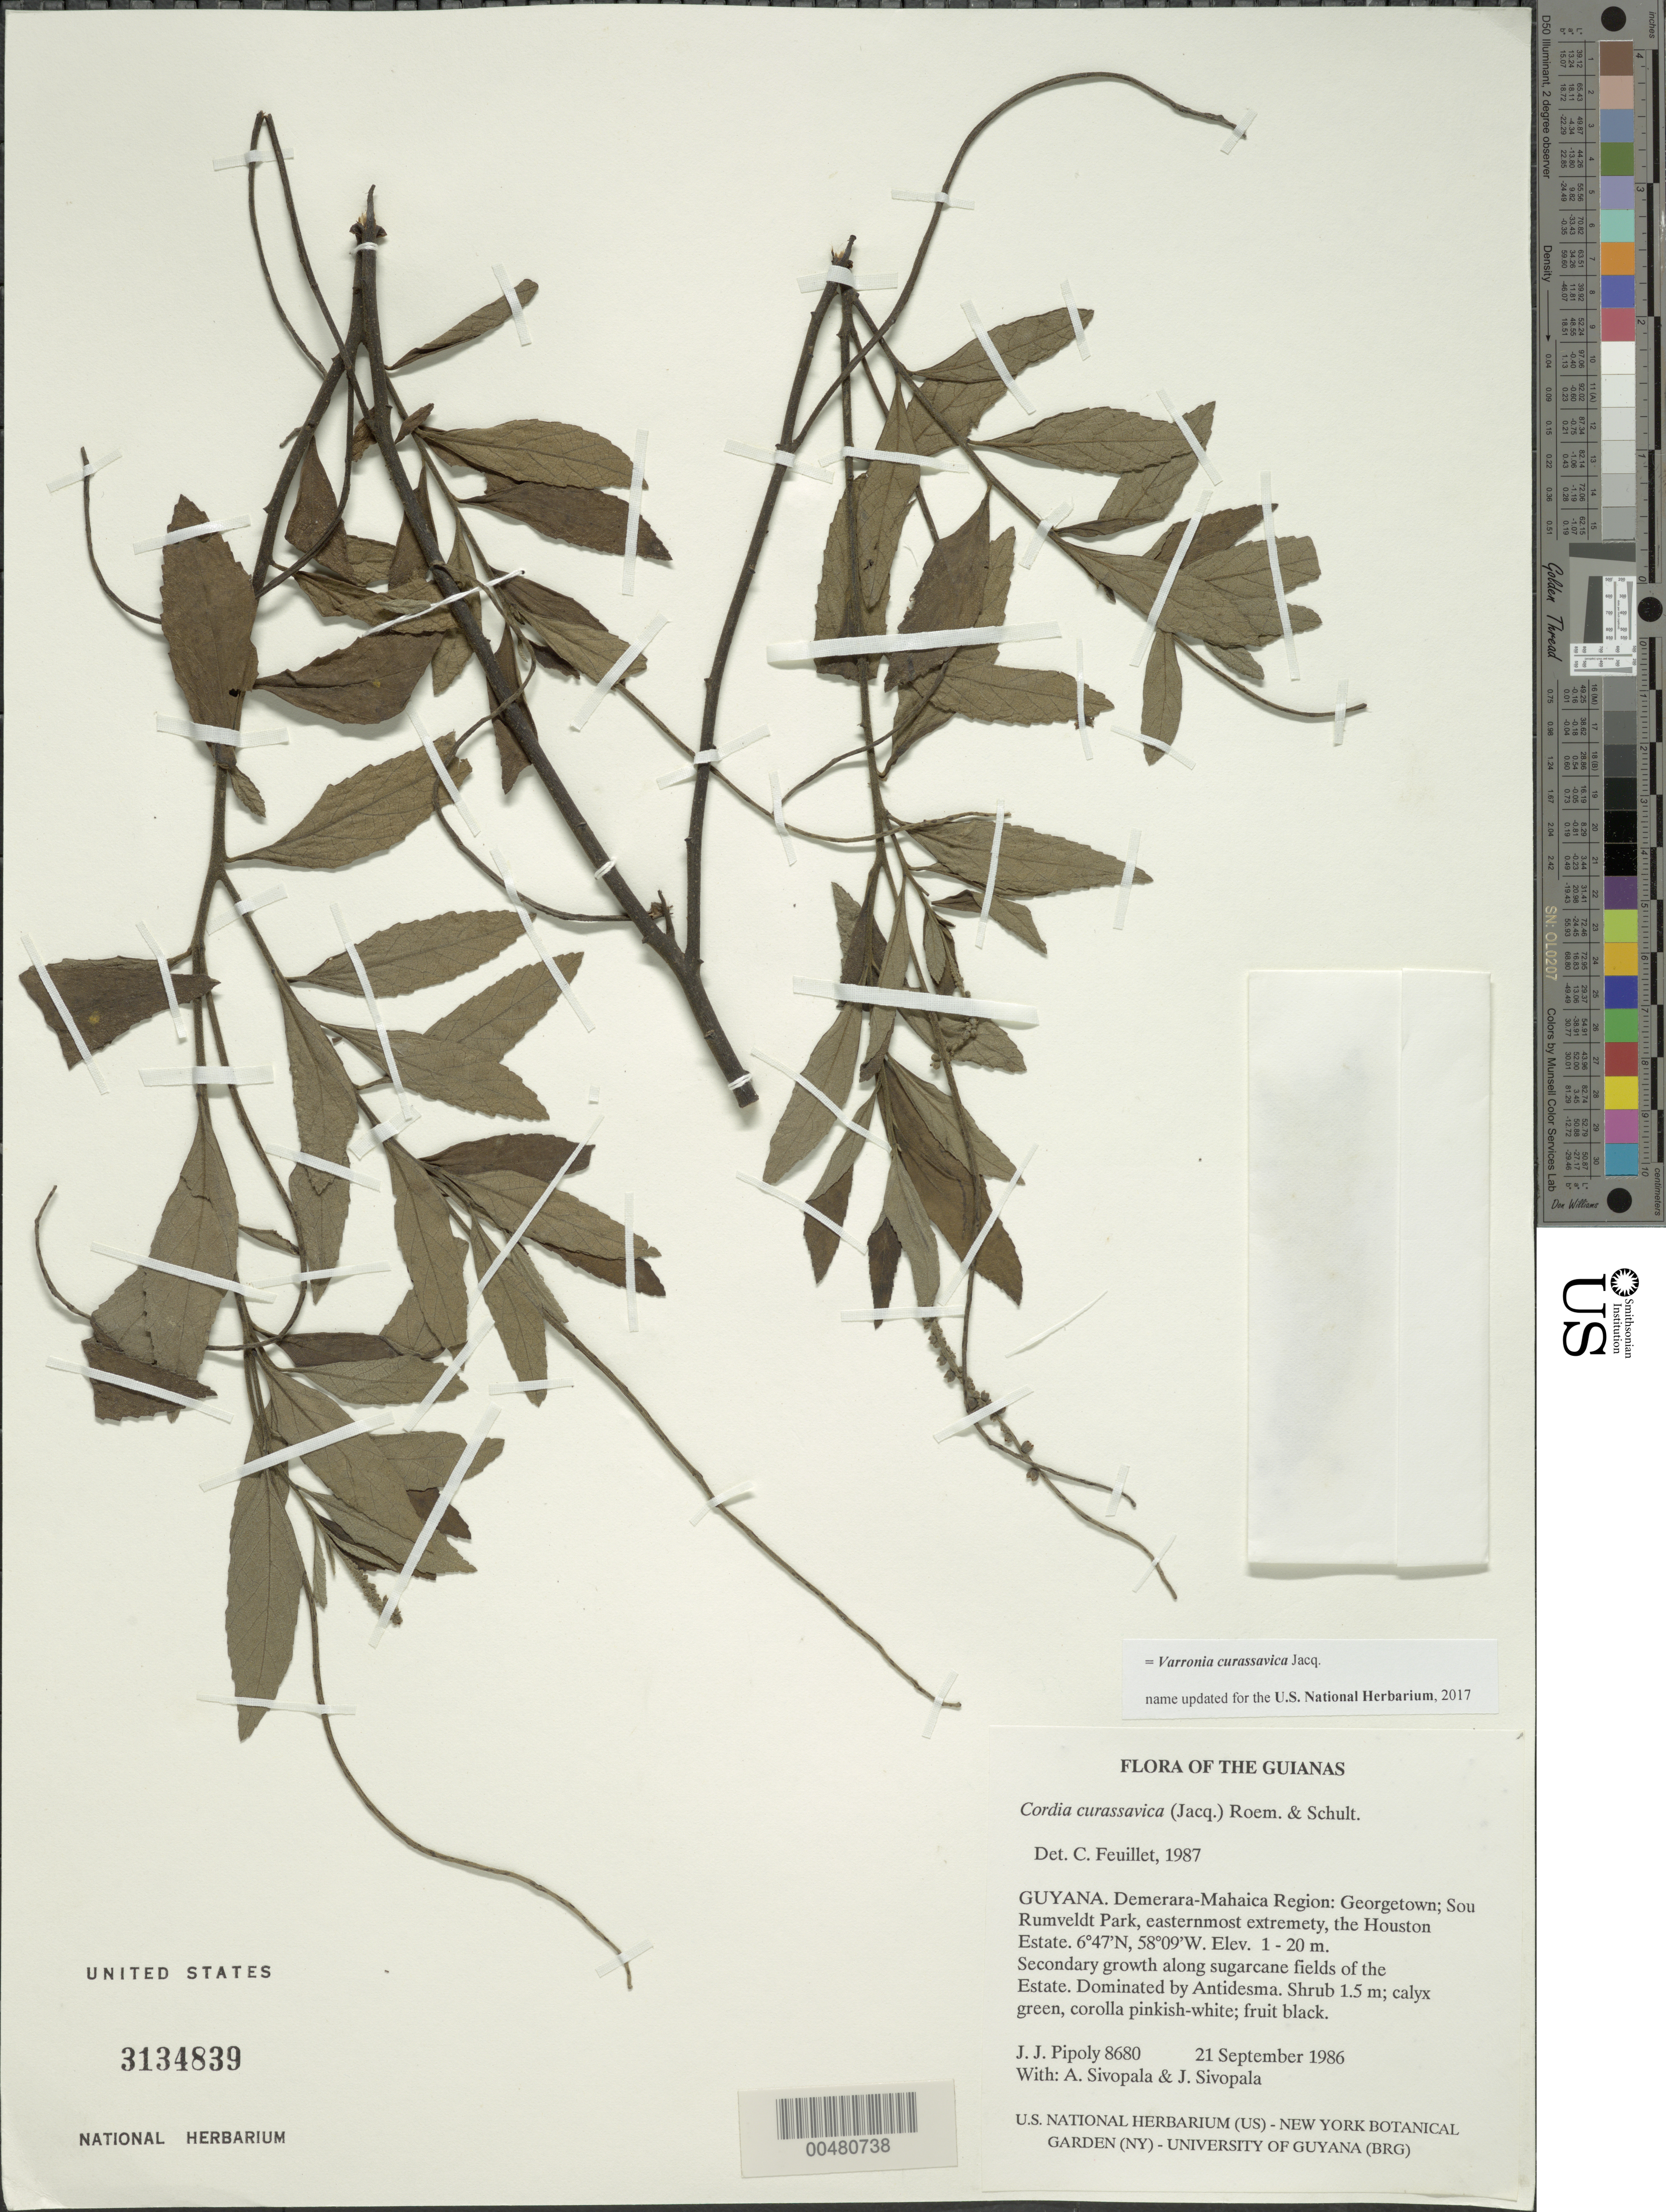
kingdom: Plantae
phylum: Tracheophyta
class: Magnoliopsida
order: Boraginales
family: Cordiaceae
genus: Varronia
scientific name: Varronia curassavica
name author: Jacq.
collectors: J. J. Pipoly, A. Sivopala & J. Sivopala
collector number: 8680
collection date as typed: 21 September 1986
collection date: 1986-09-21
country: Guyana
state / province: Demerara-Mahaica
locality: Georgetown; South Rumveldt Park, easternmost extremety, the Houston Estate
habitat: Secondary growth along sugarcane fields of the Estate. Dominated by Antidesma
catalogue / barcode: US 3134839